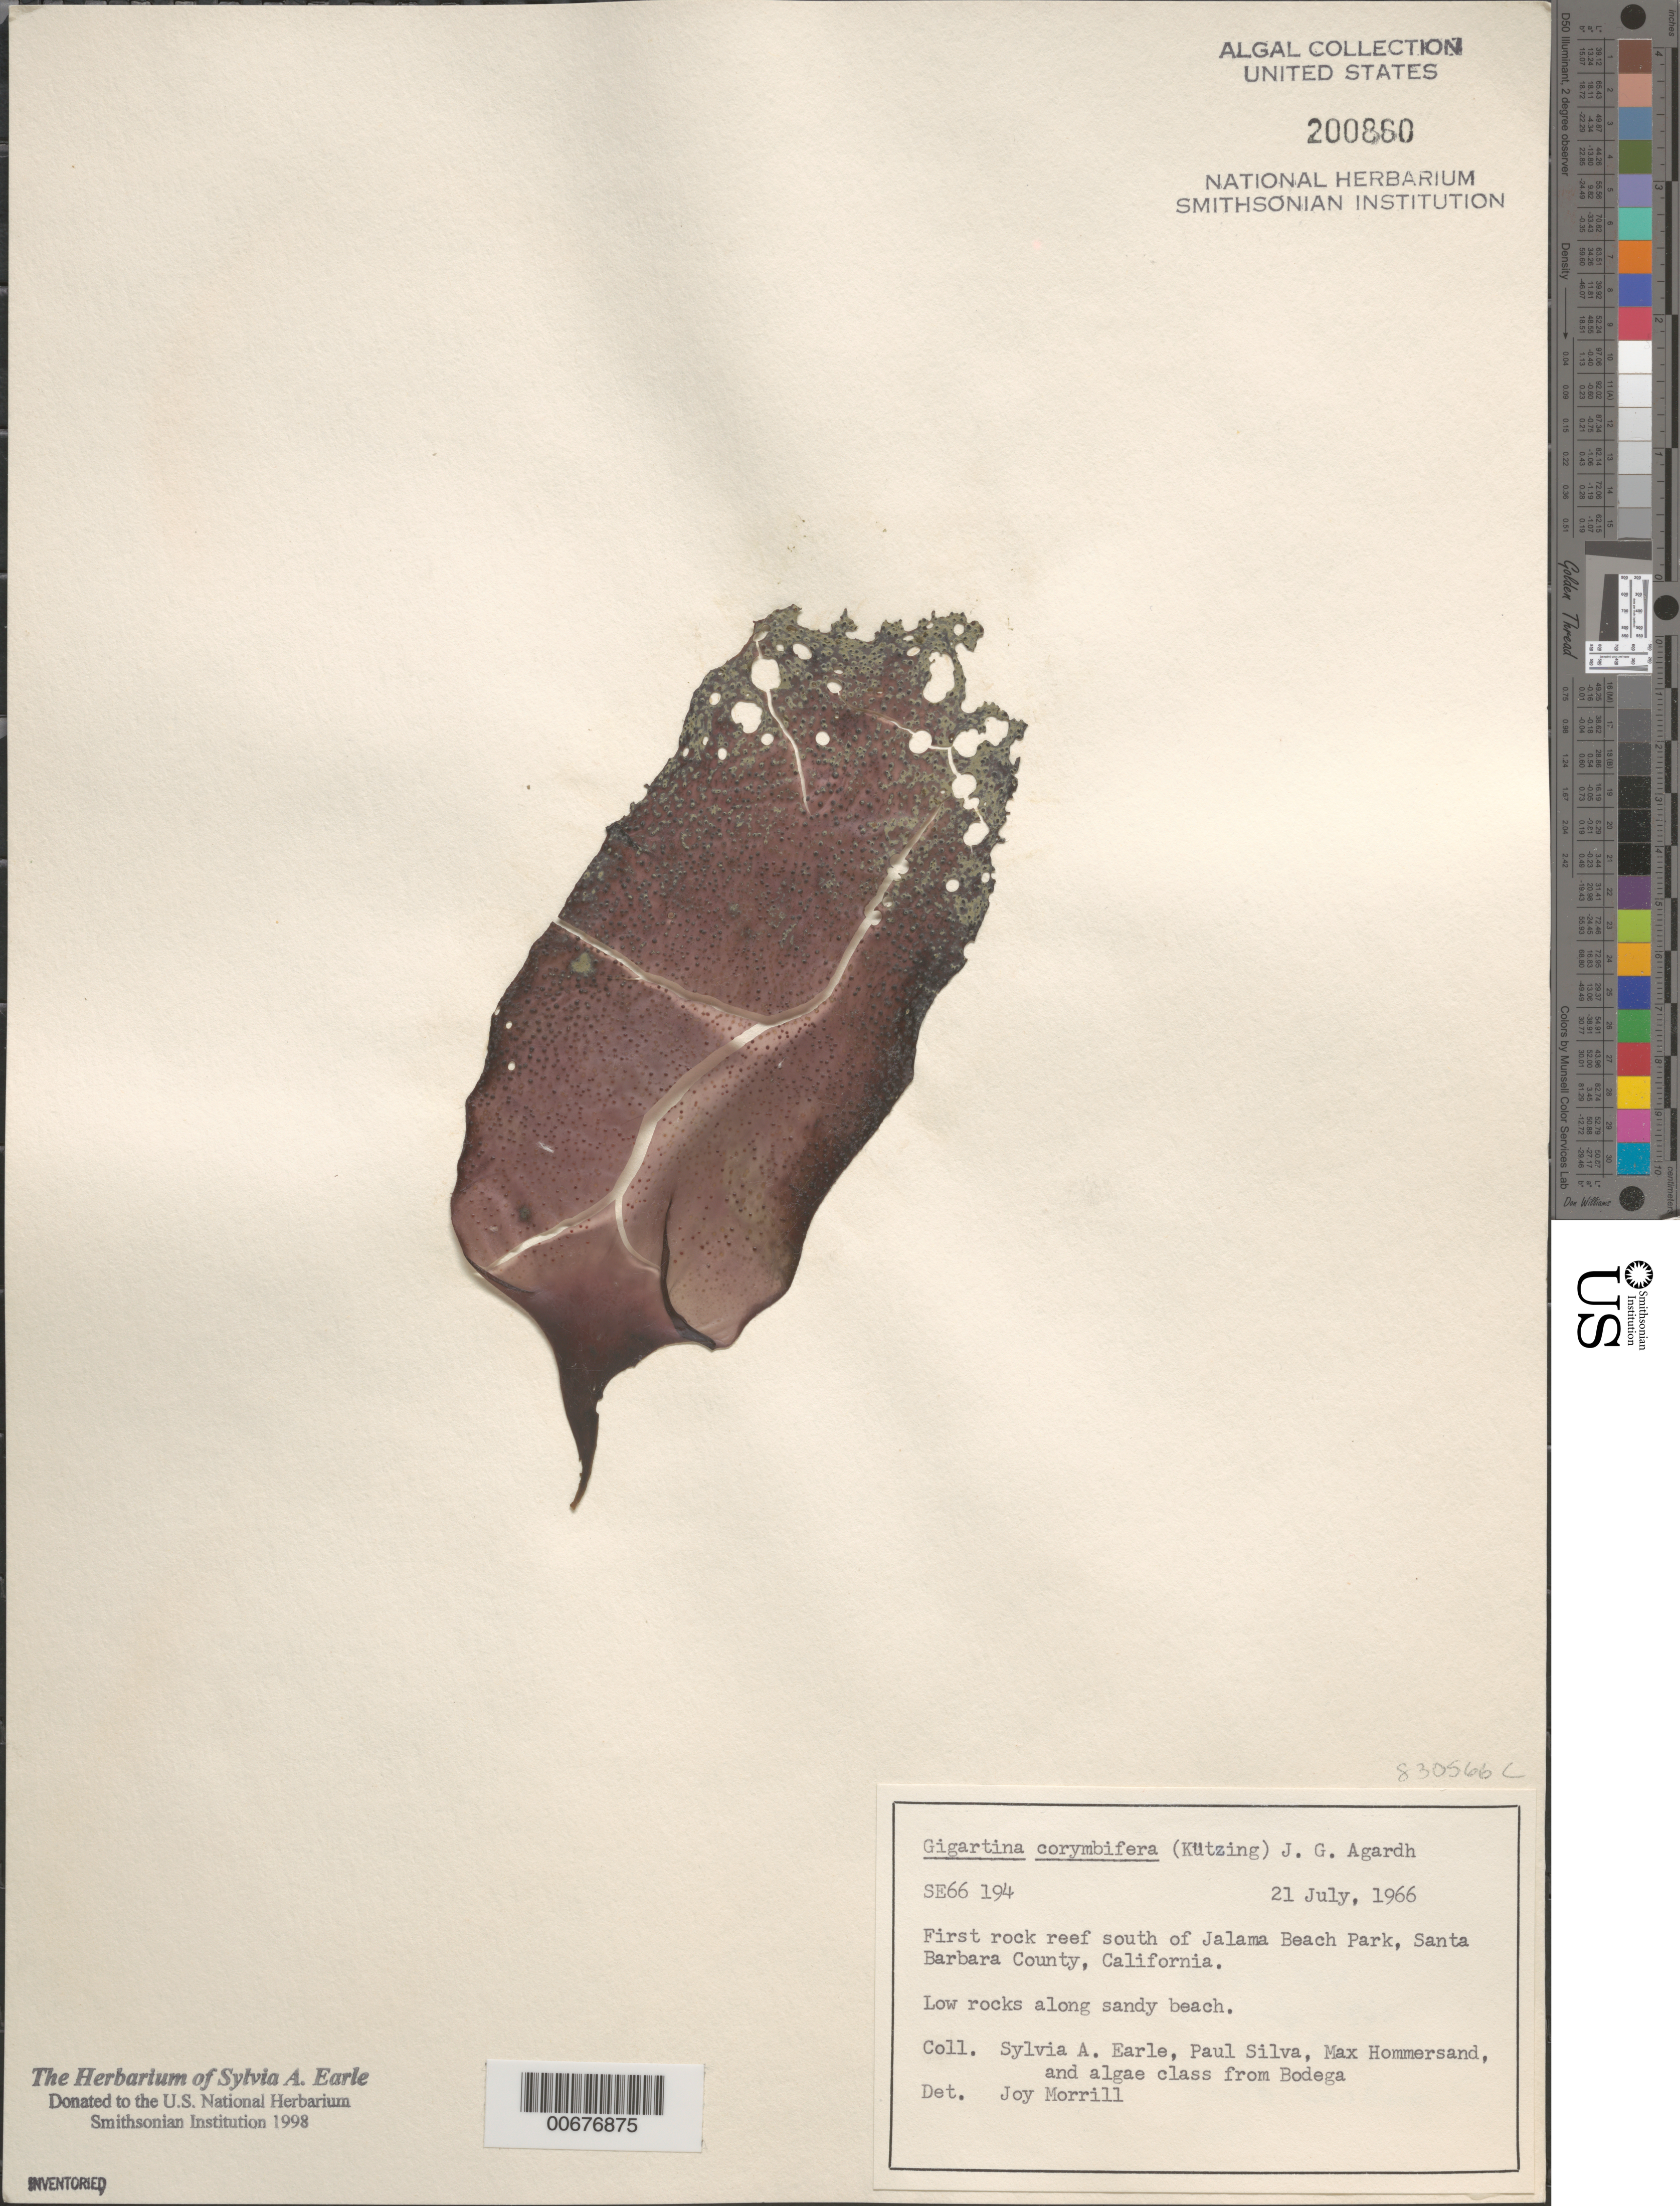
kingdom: Plantae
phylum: Rhodophyta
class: Florideophyceae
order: Gigartinales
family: Gigartinaceae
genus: Chondracanthus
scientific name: Chondracanthus corymbiferus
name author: (Kütz.) Guiry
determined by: Algae name updating Project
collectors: S. A. Earle, P. C. Silva, M. H. Hommersand & Bodega Algae Class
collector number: SE 66194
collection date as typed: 21 Jul 1966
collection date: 1966-07-21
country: United States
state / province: California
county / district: Santa Barbara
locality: Reef south of Jalama Beach Park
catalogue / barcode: US 200860